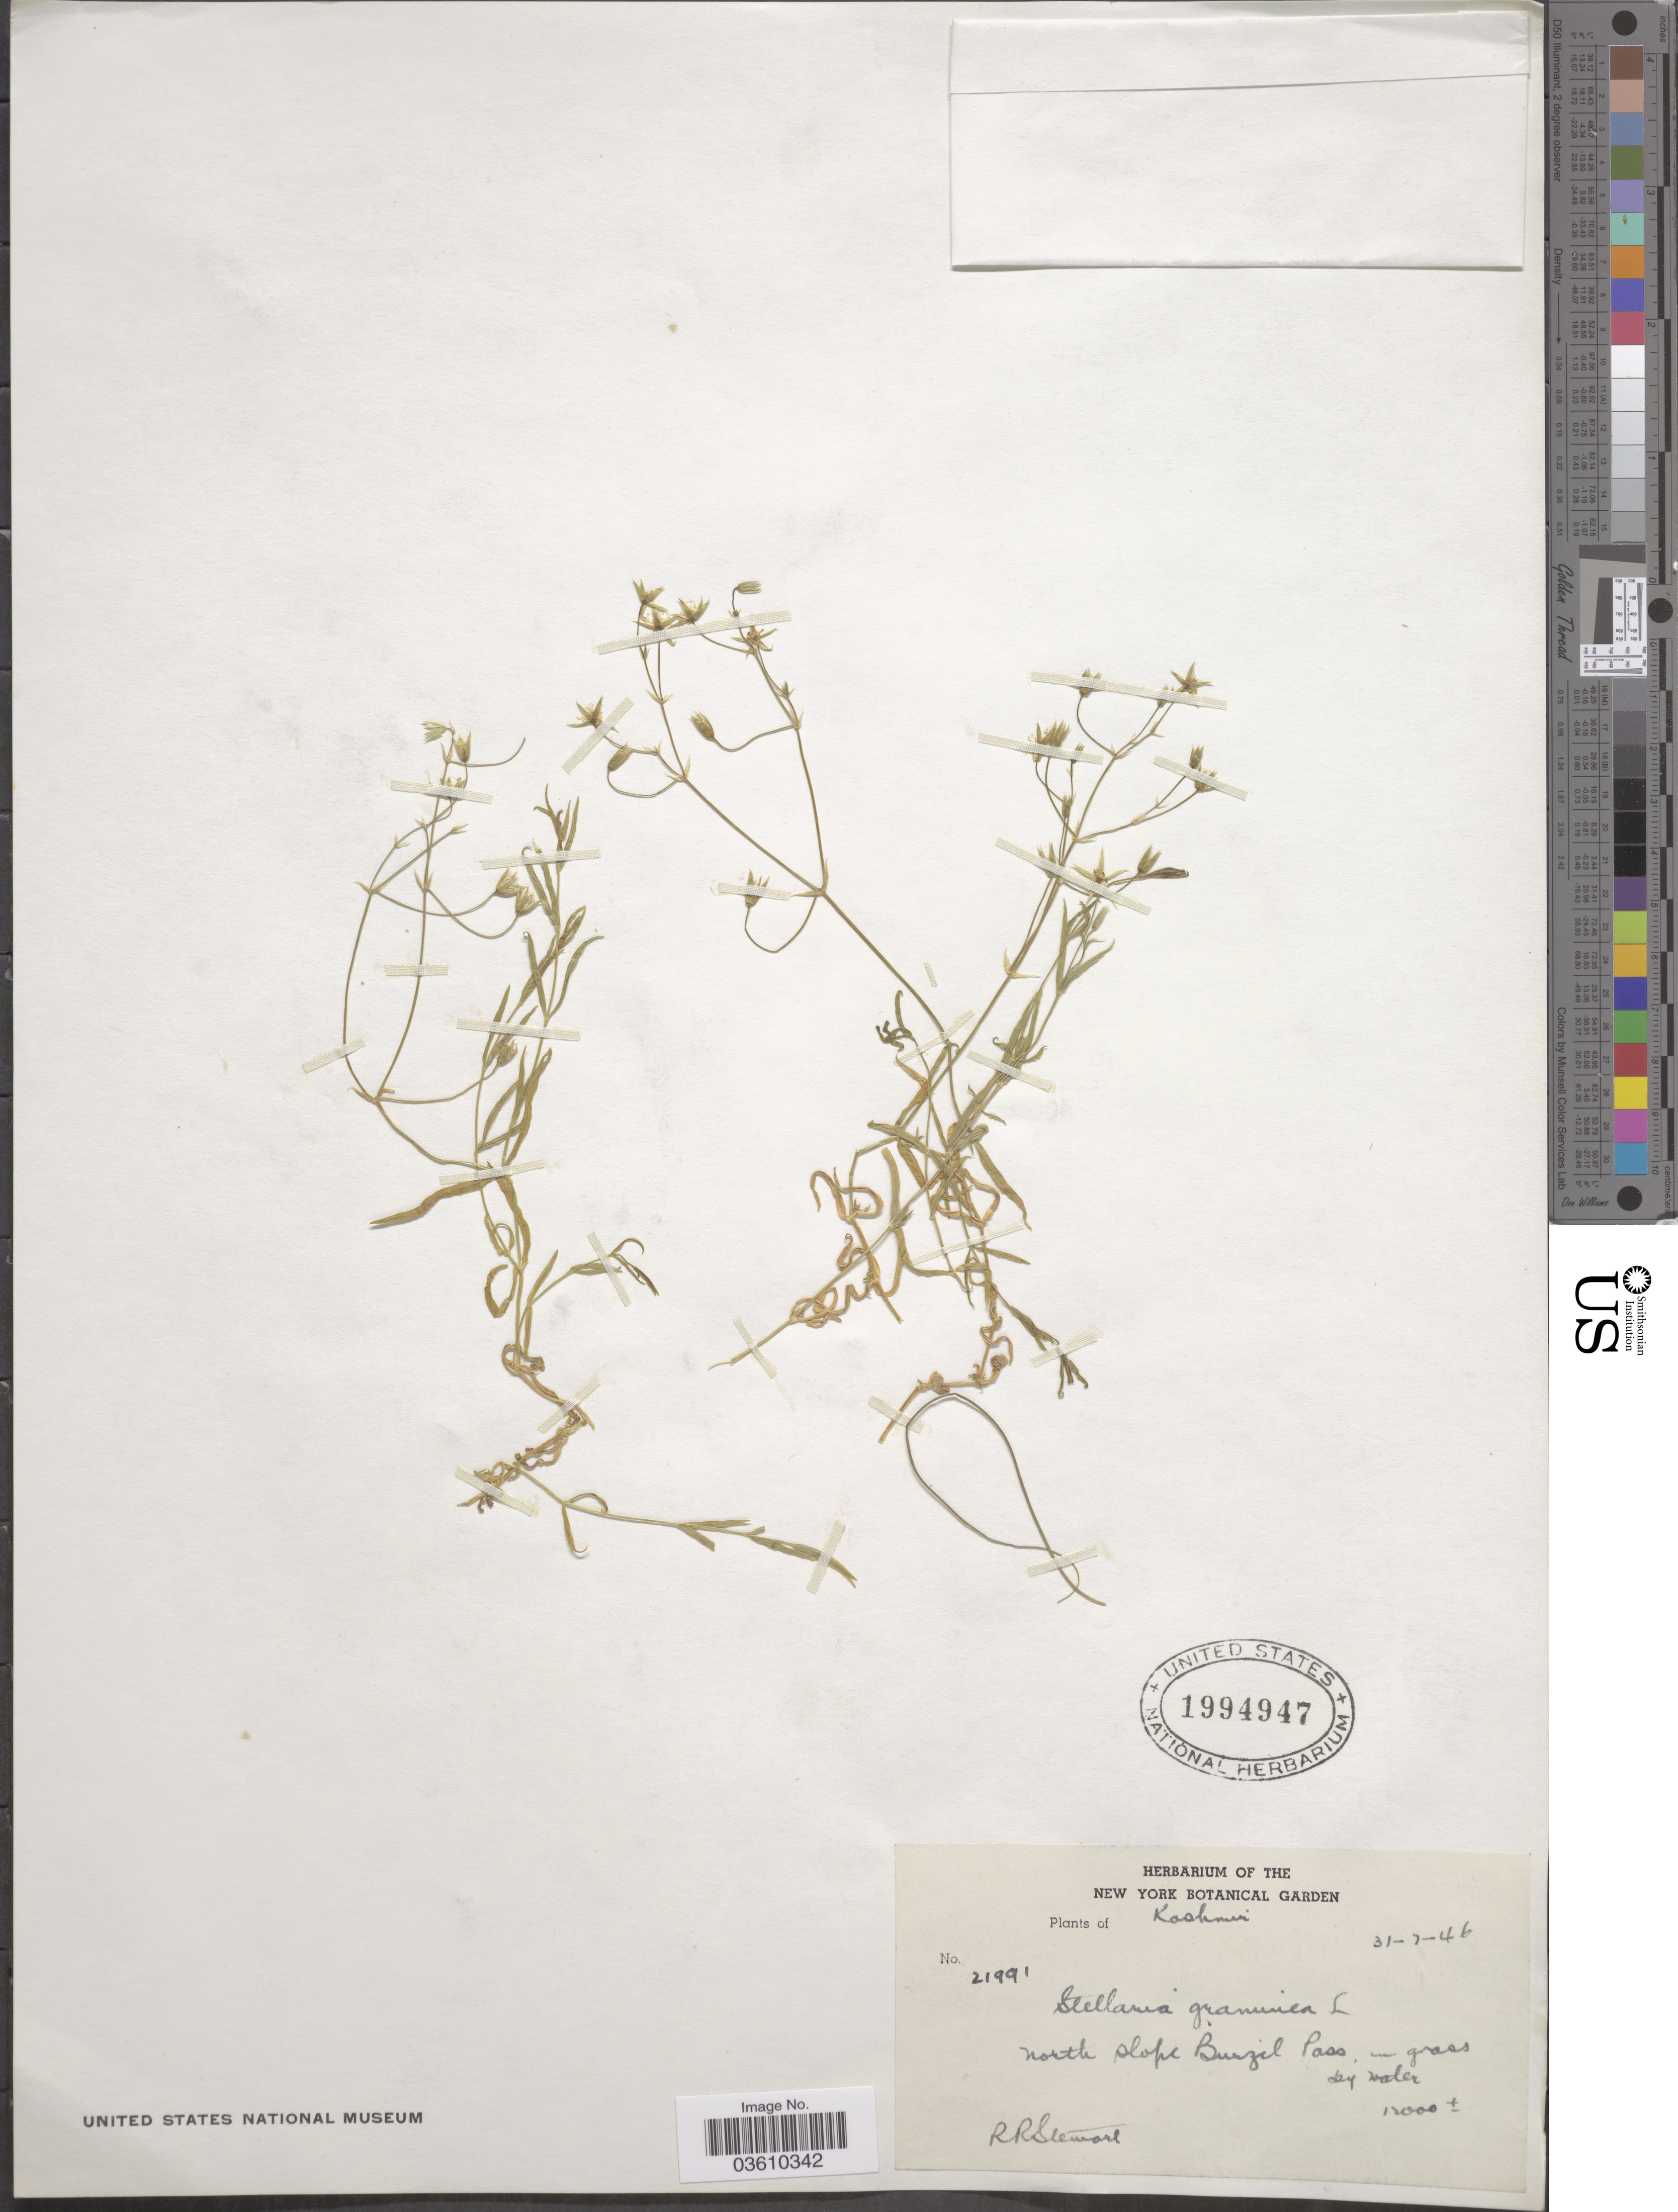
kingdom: Plantae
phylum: Tracheophyta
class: Magnoliopsida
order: Caryophyllales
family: Caryophyllaceae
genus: Stellaria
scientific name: Stellaria graminea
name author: L.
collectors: R. Stewart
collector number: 21991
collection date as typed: Transcribed d/m/y: 31/7/46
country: India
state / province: Jammu and Kashmir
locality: Kashmir. North slope Burzil Pass.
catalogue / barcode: US 1994947